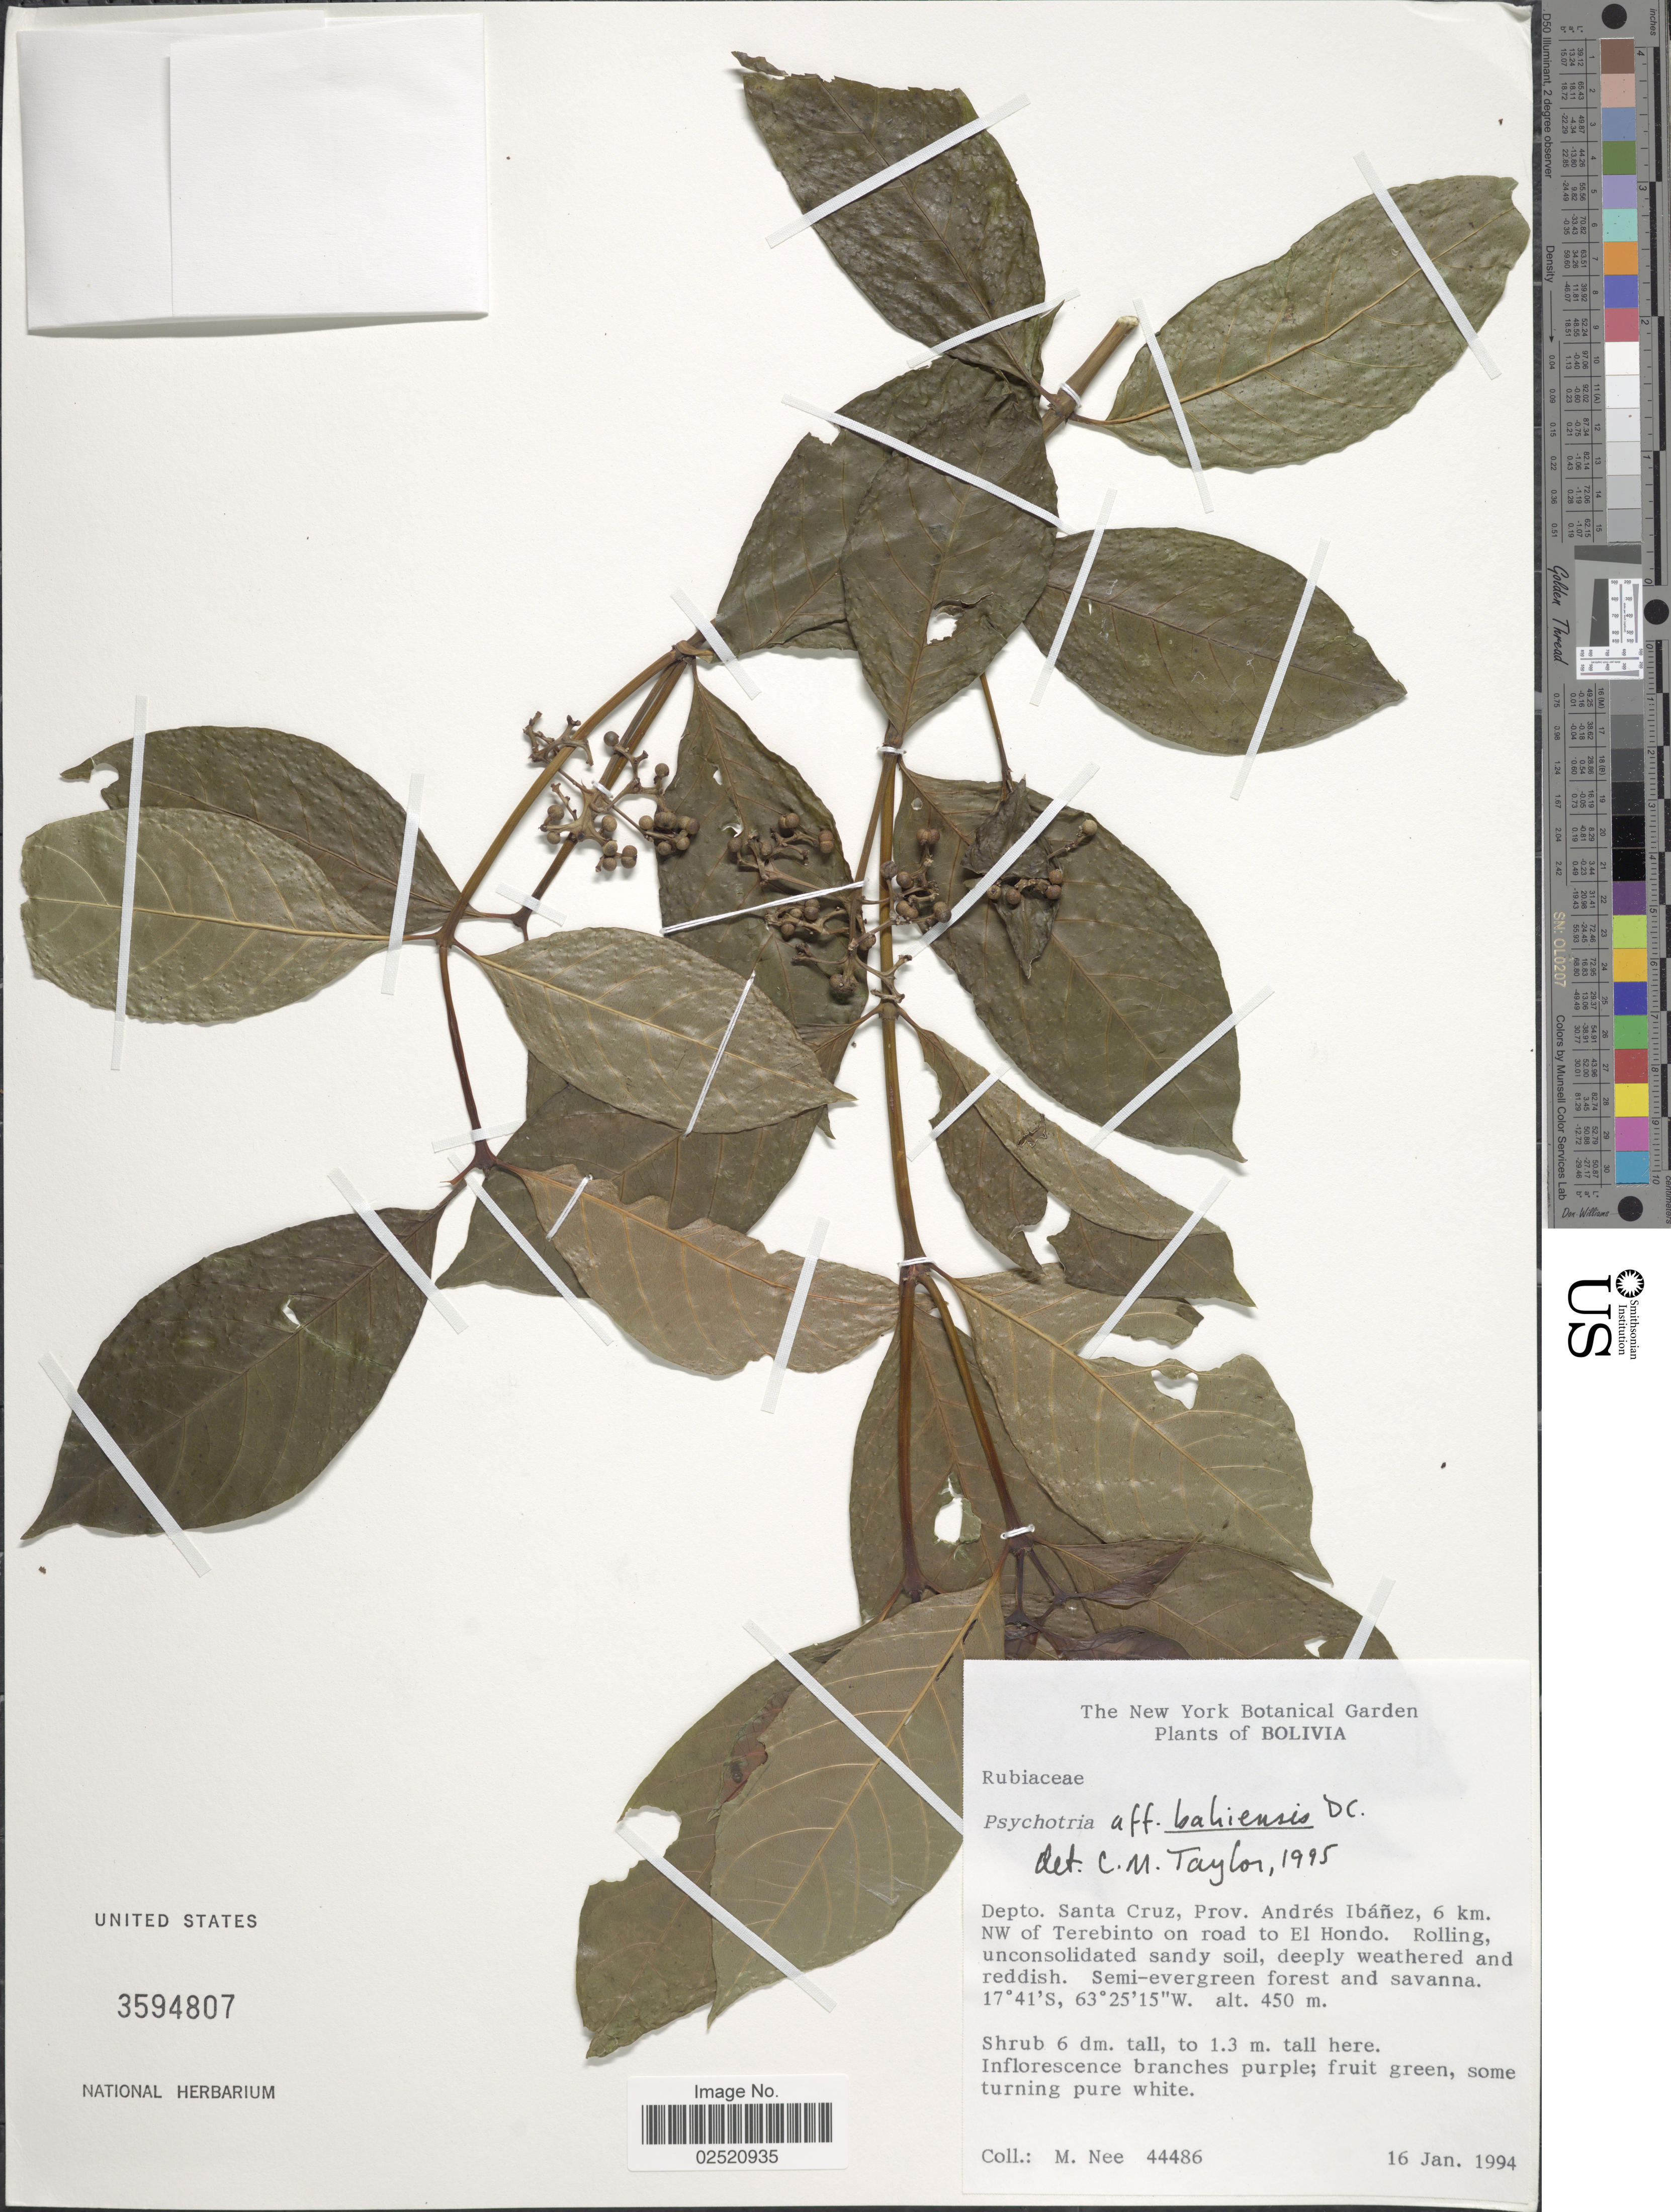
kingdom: Plantae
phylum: Tracheophyta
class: Magnoliopsida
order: Gentianales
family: Rubiaceae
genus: Psychotria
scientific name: Psychotria bahiensis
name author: DC.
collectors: M. Nee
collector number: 44486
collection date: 1994-01-16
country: Bolivia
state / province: Santa Cruz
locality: Prov. Andres Ibanez, 6 km. NW of Terebinto on road to El Hondo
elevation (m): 450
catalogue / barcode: US 3594807